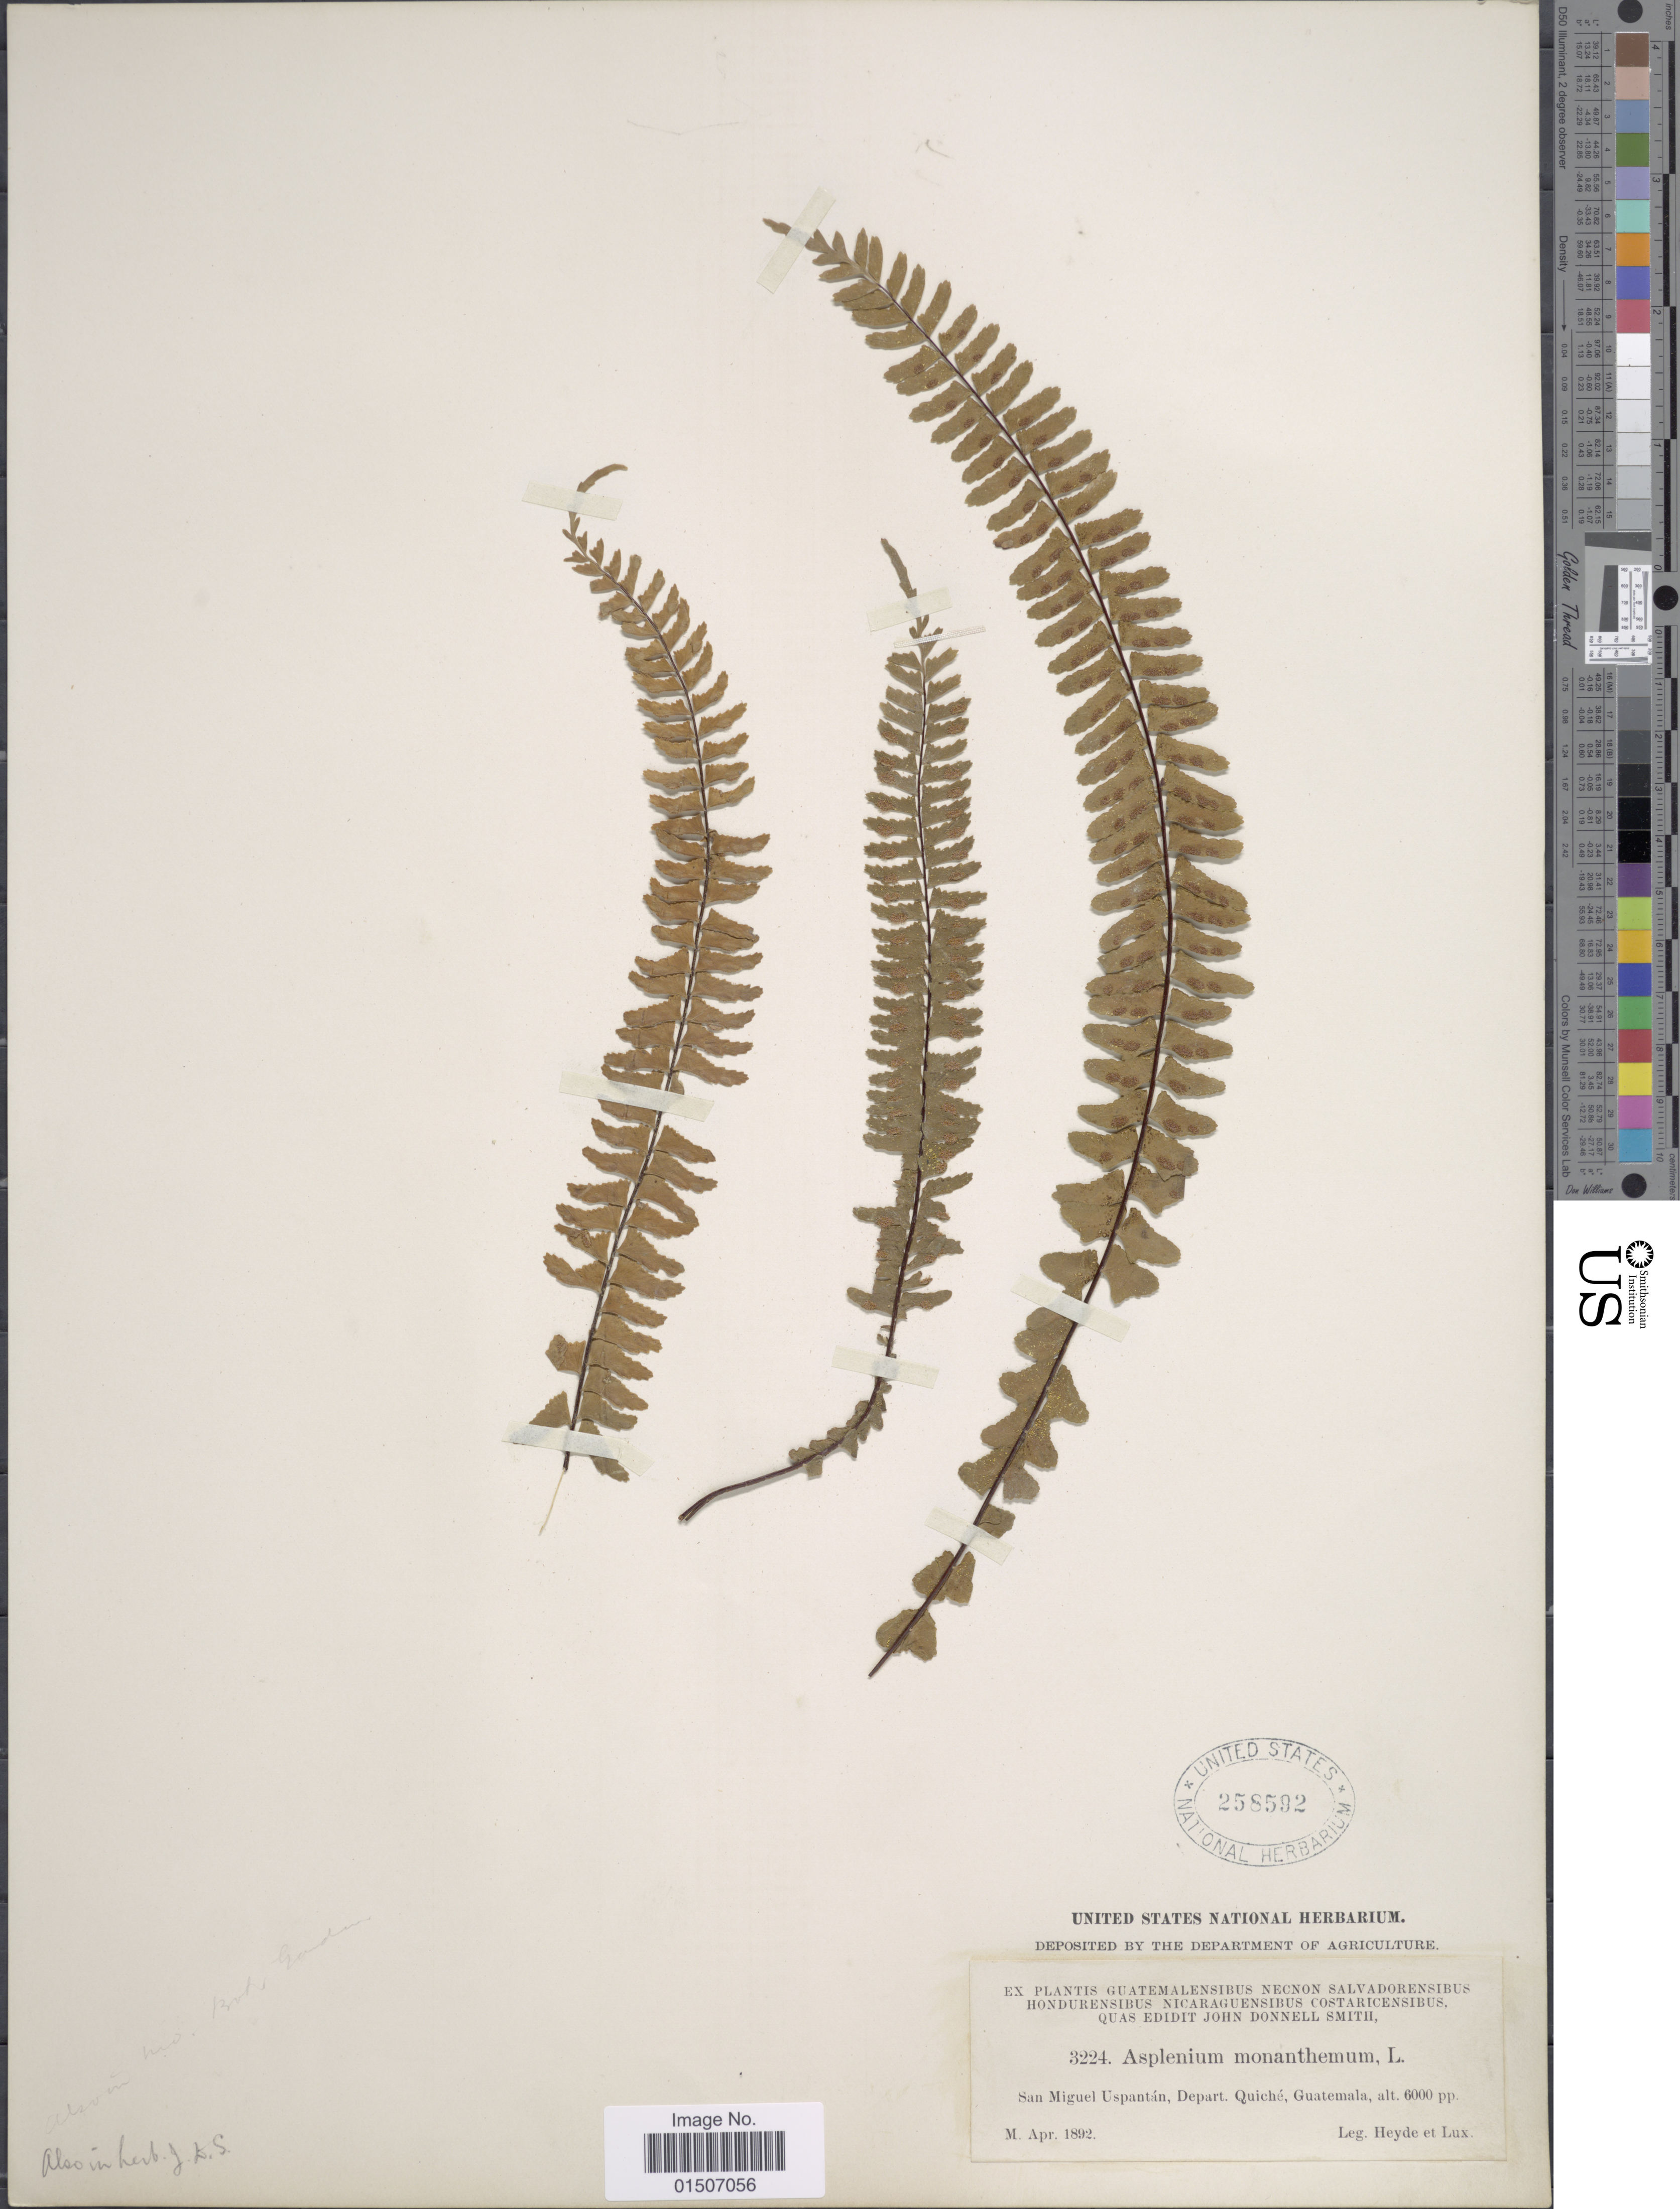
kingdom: Plantae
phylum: Tracheophyta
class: Polypodiopsida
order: Polypodiales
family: Aspleniaceae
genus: Asplenium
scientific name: Asplenium monanthes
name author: L.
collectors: Heyde & Lux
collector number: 3224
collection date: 1892-04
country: Guatemala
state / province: El Quiché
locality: San Miguel Uspantán, Depart. Quiché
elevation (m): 1829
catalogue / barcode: US 258592